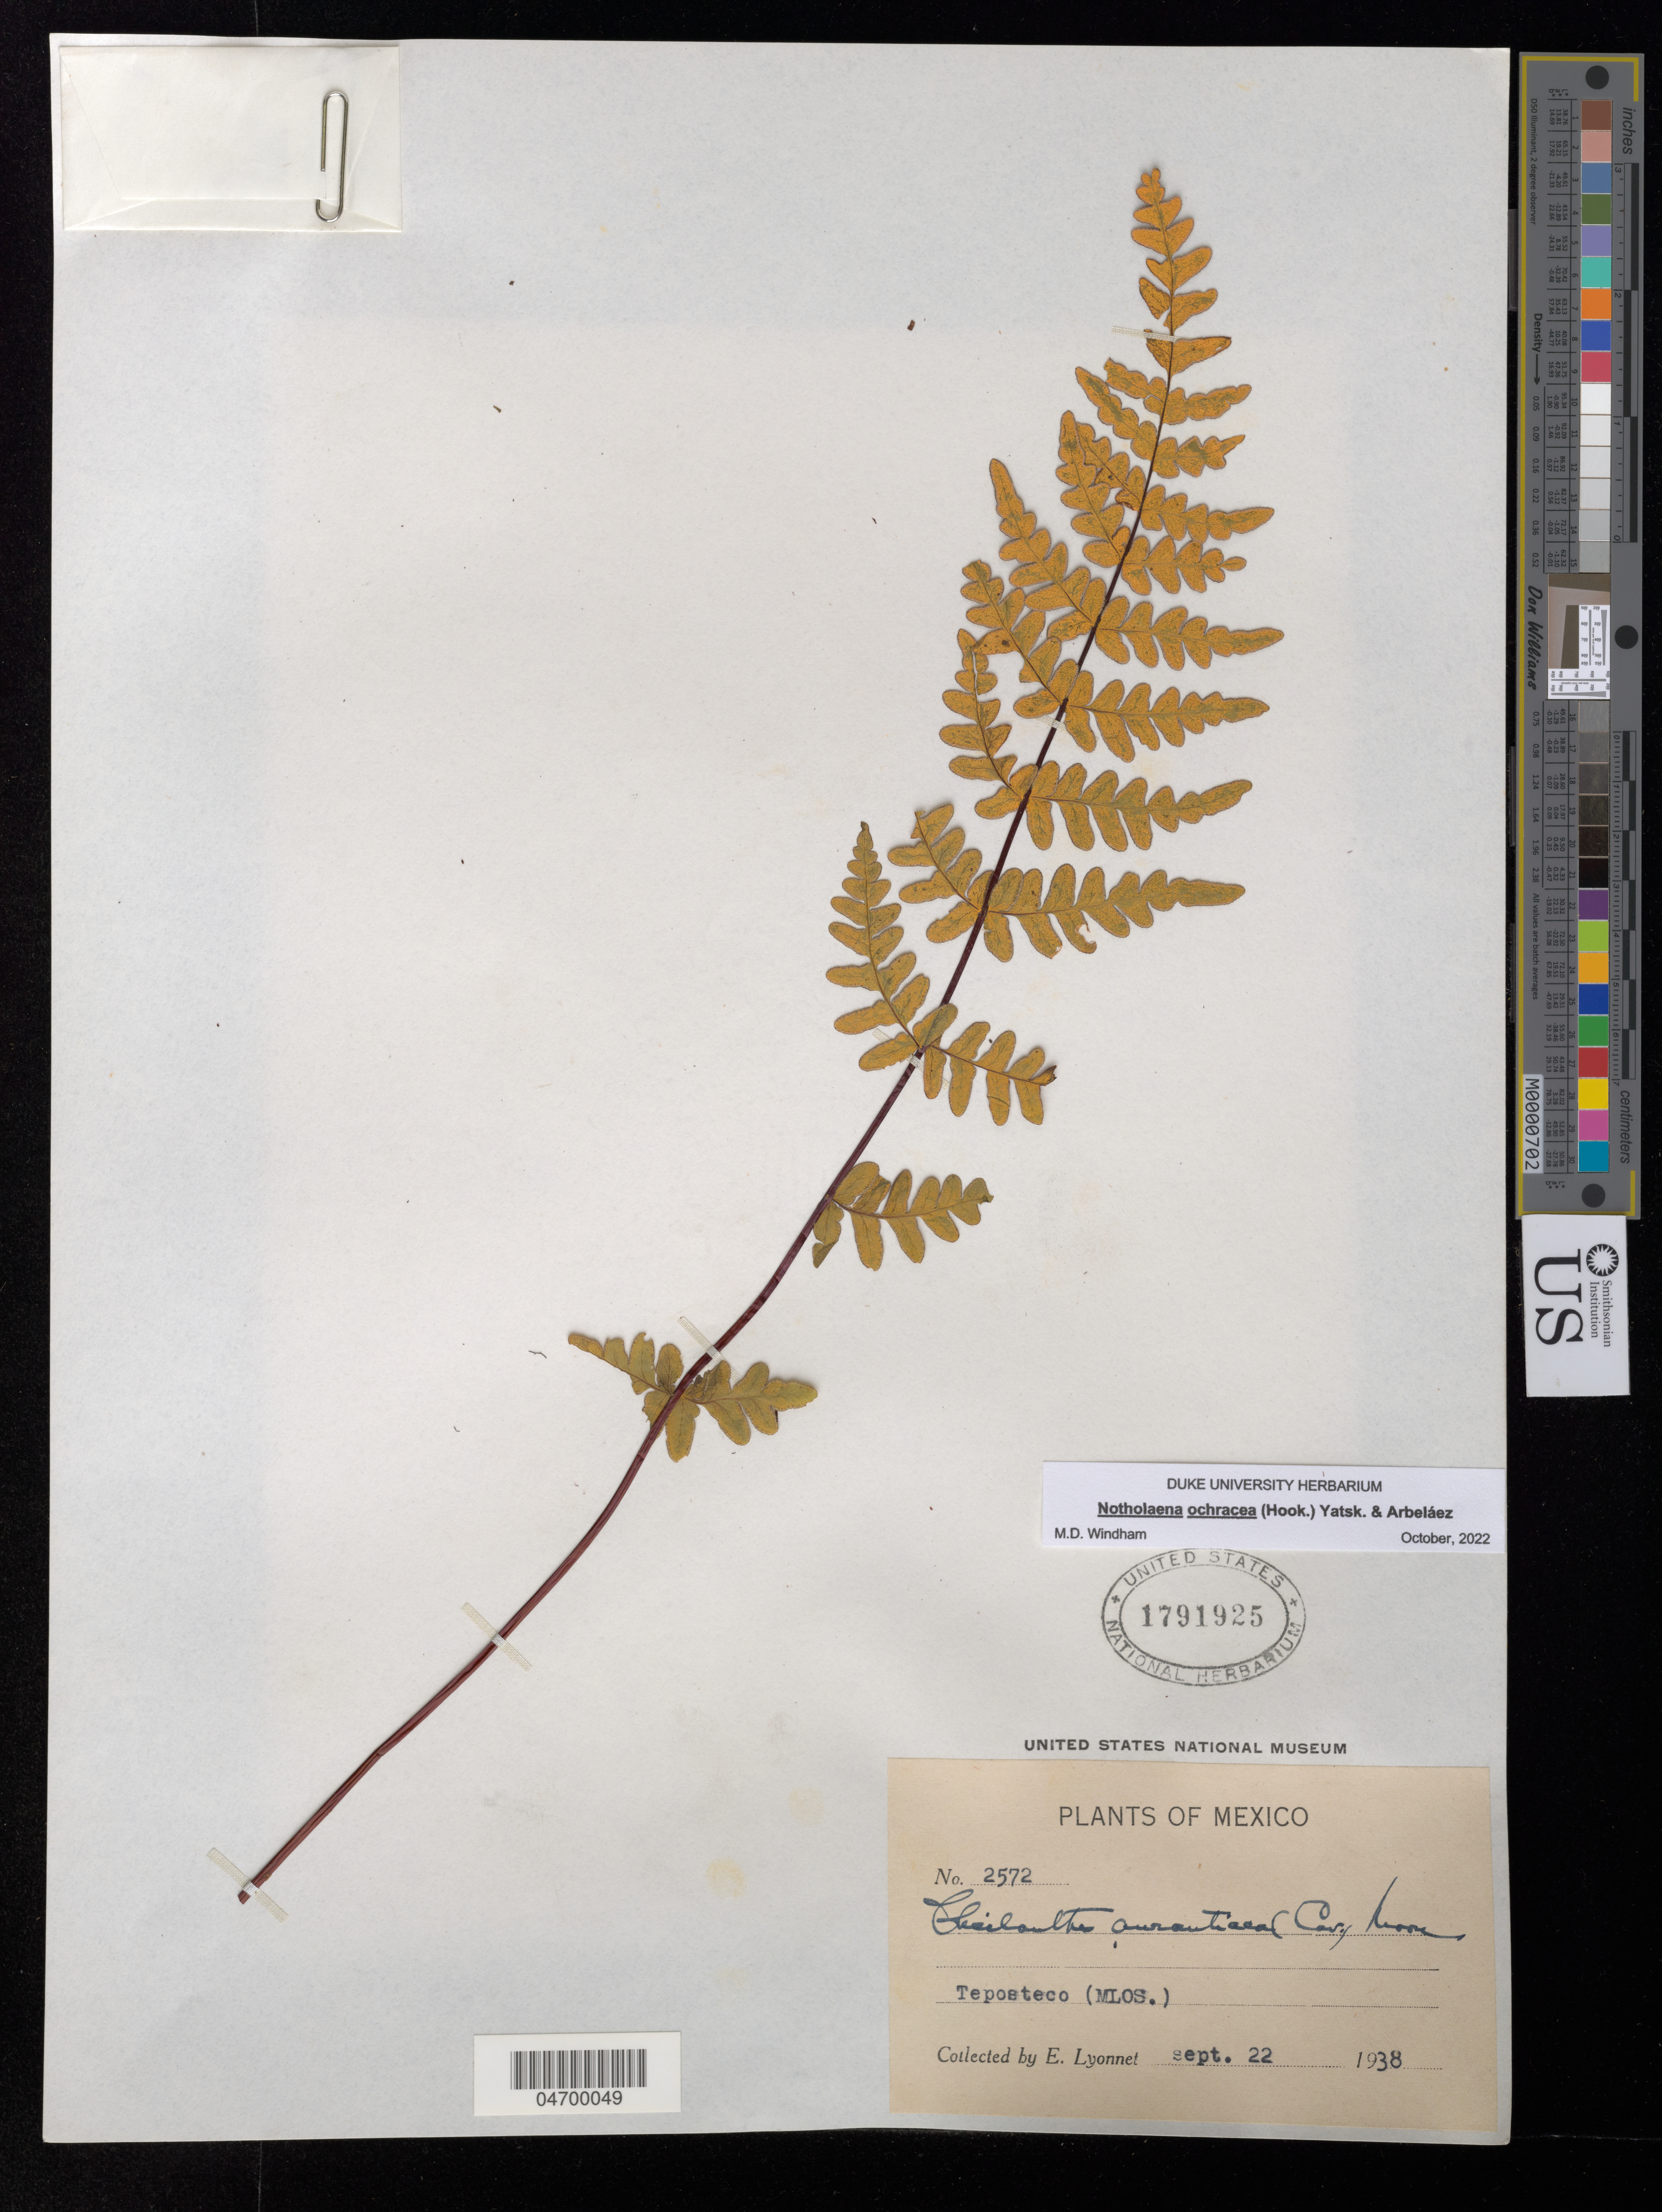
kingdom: Plantae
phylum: Tracheophyta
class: Polypodiopsida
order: Polypodiales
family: Pteridaceae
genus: Notholaena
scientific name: Notholaena ochracea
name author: (Hook.) Yatsk. & Arbaláez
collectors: E. Lyonnet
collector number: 2572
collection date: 1938-09-22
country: Mexico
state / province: Morelos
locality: Teposteco (MLOS.).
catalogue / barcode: US 1791925